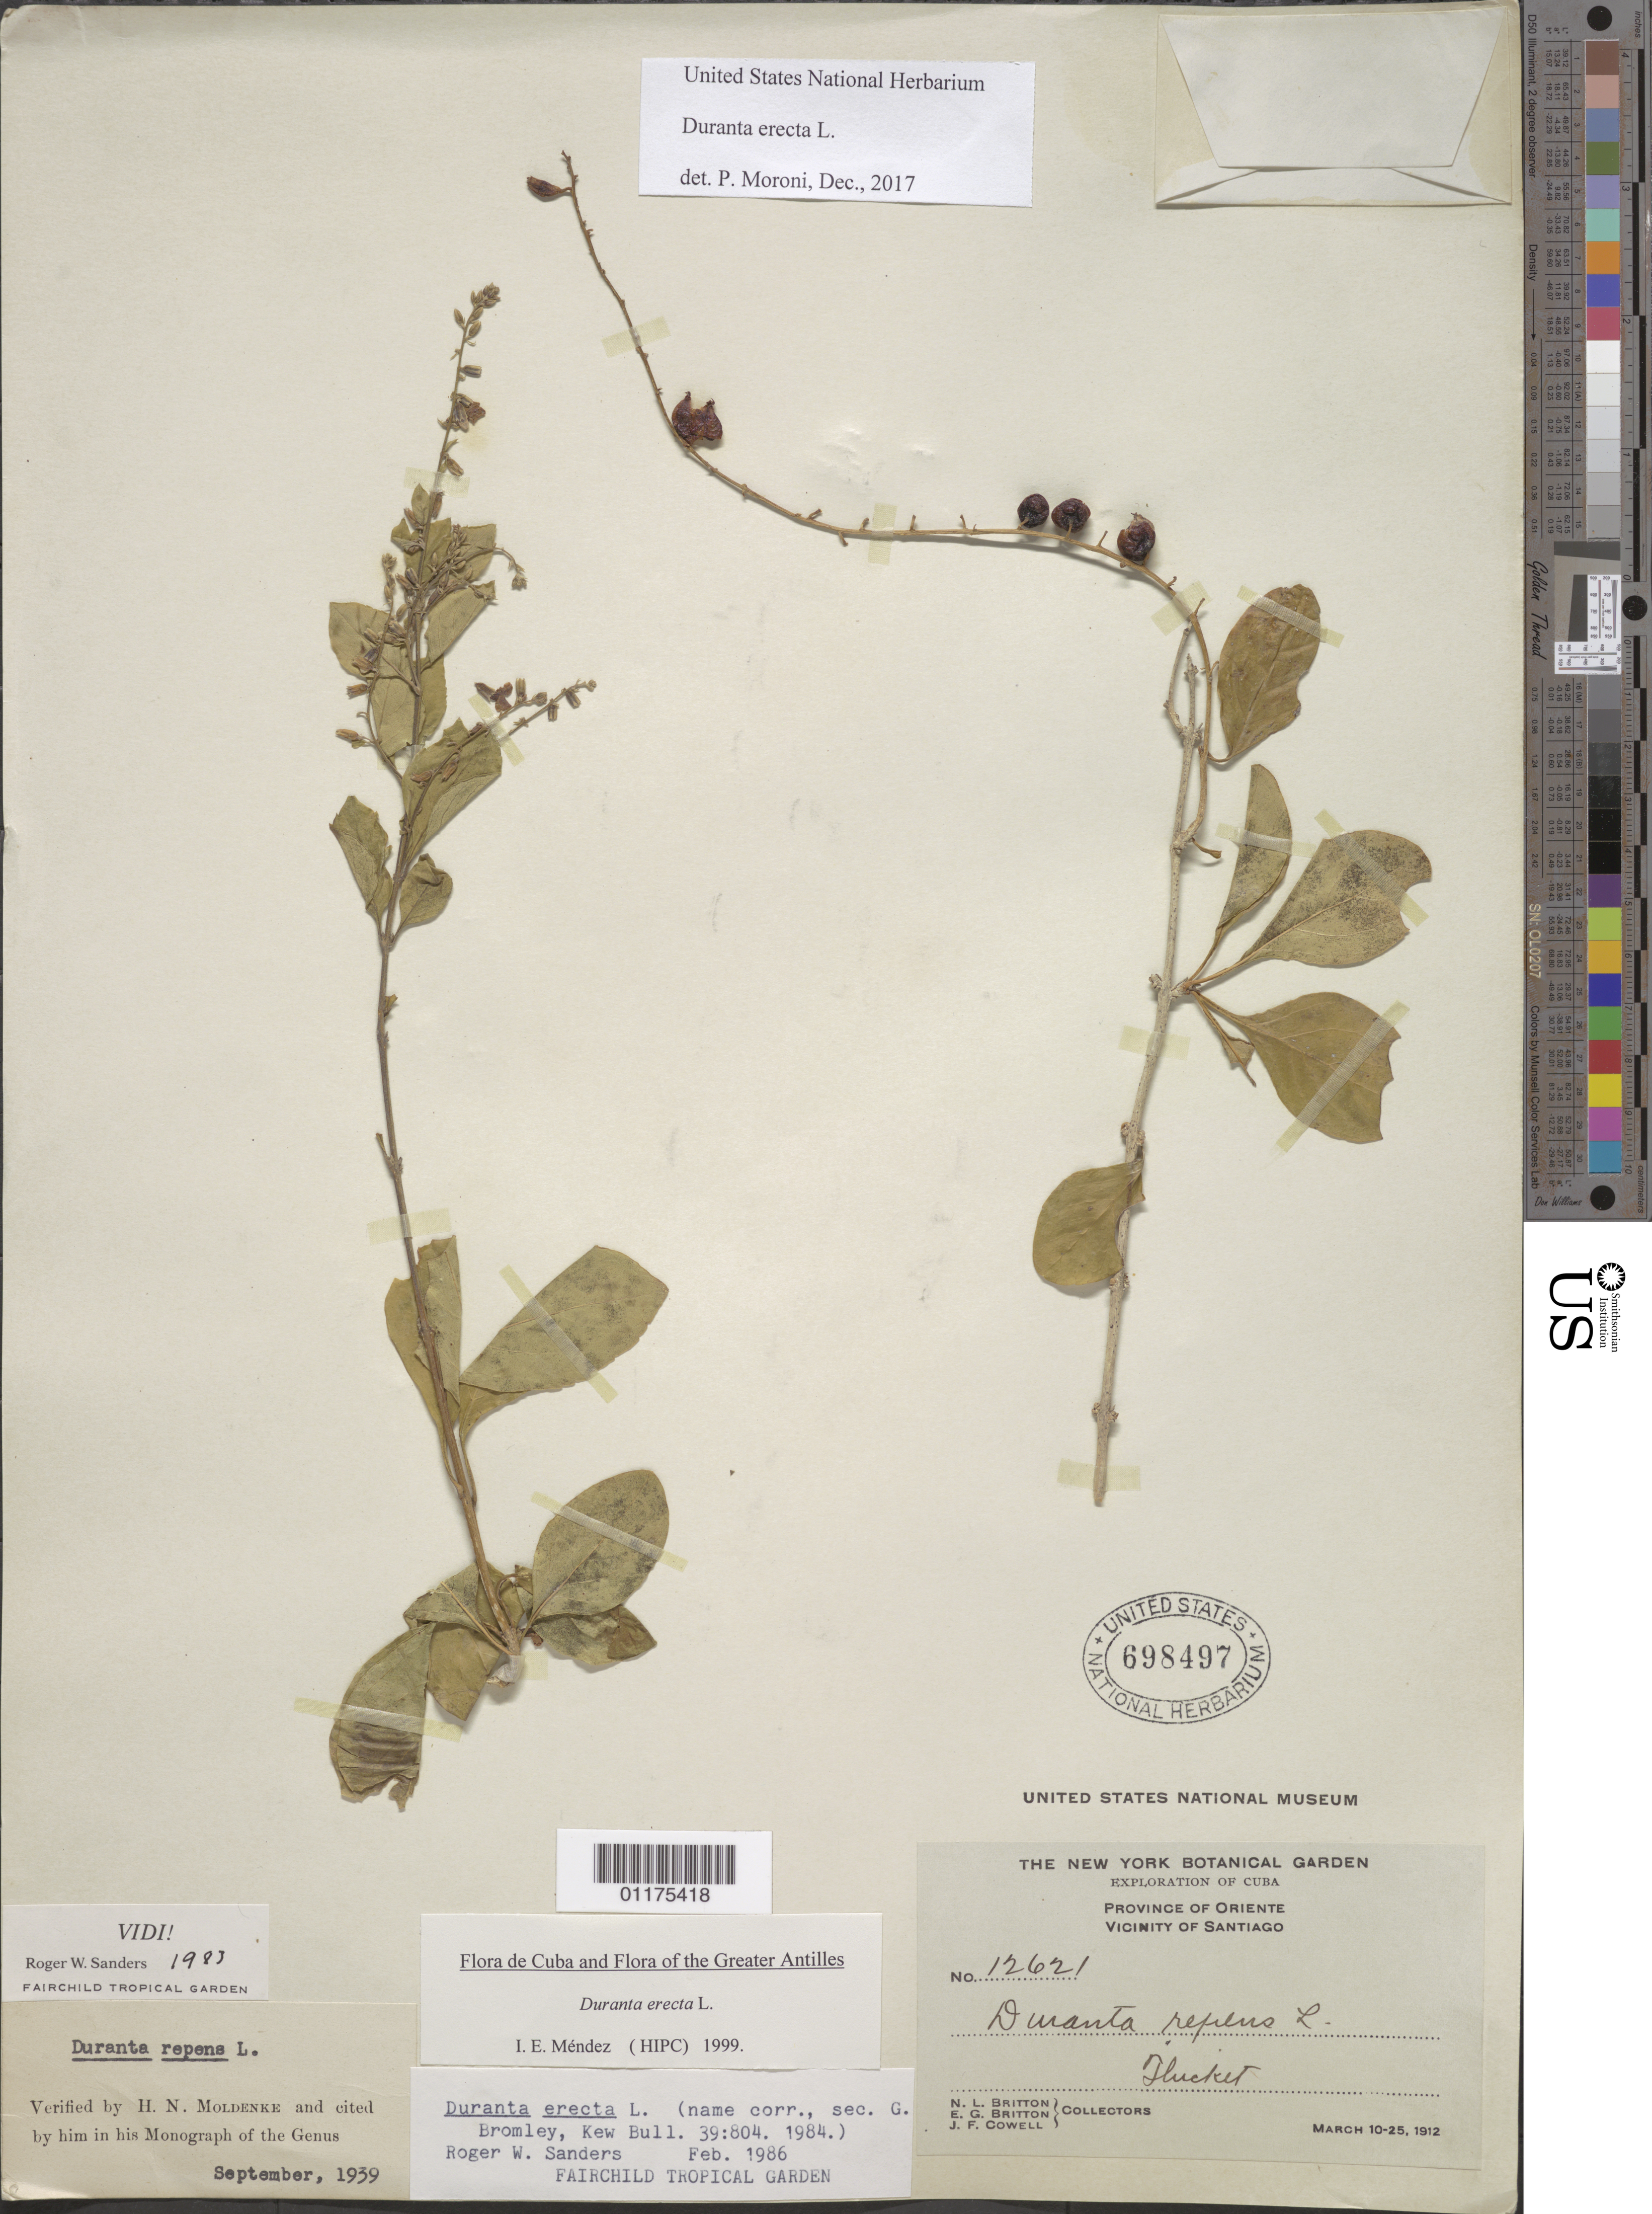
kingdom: Plantae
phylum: Tracheophyta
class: Magnoliopsida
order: Lamiales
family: Verbenaceae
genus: Duranta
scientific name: Duranta erecta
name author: L.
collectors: N. Britton, E. G. Britton & J. F. Cowell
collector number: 12621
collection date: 1912-03-10/1912-03-25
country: Cuba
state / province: Oriente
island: Cuba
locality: Vicinity of Santiago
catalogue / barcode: US 698497